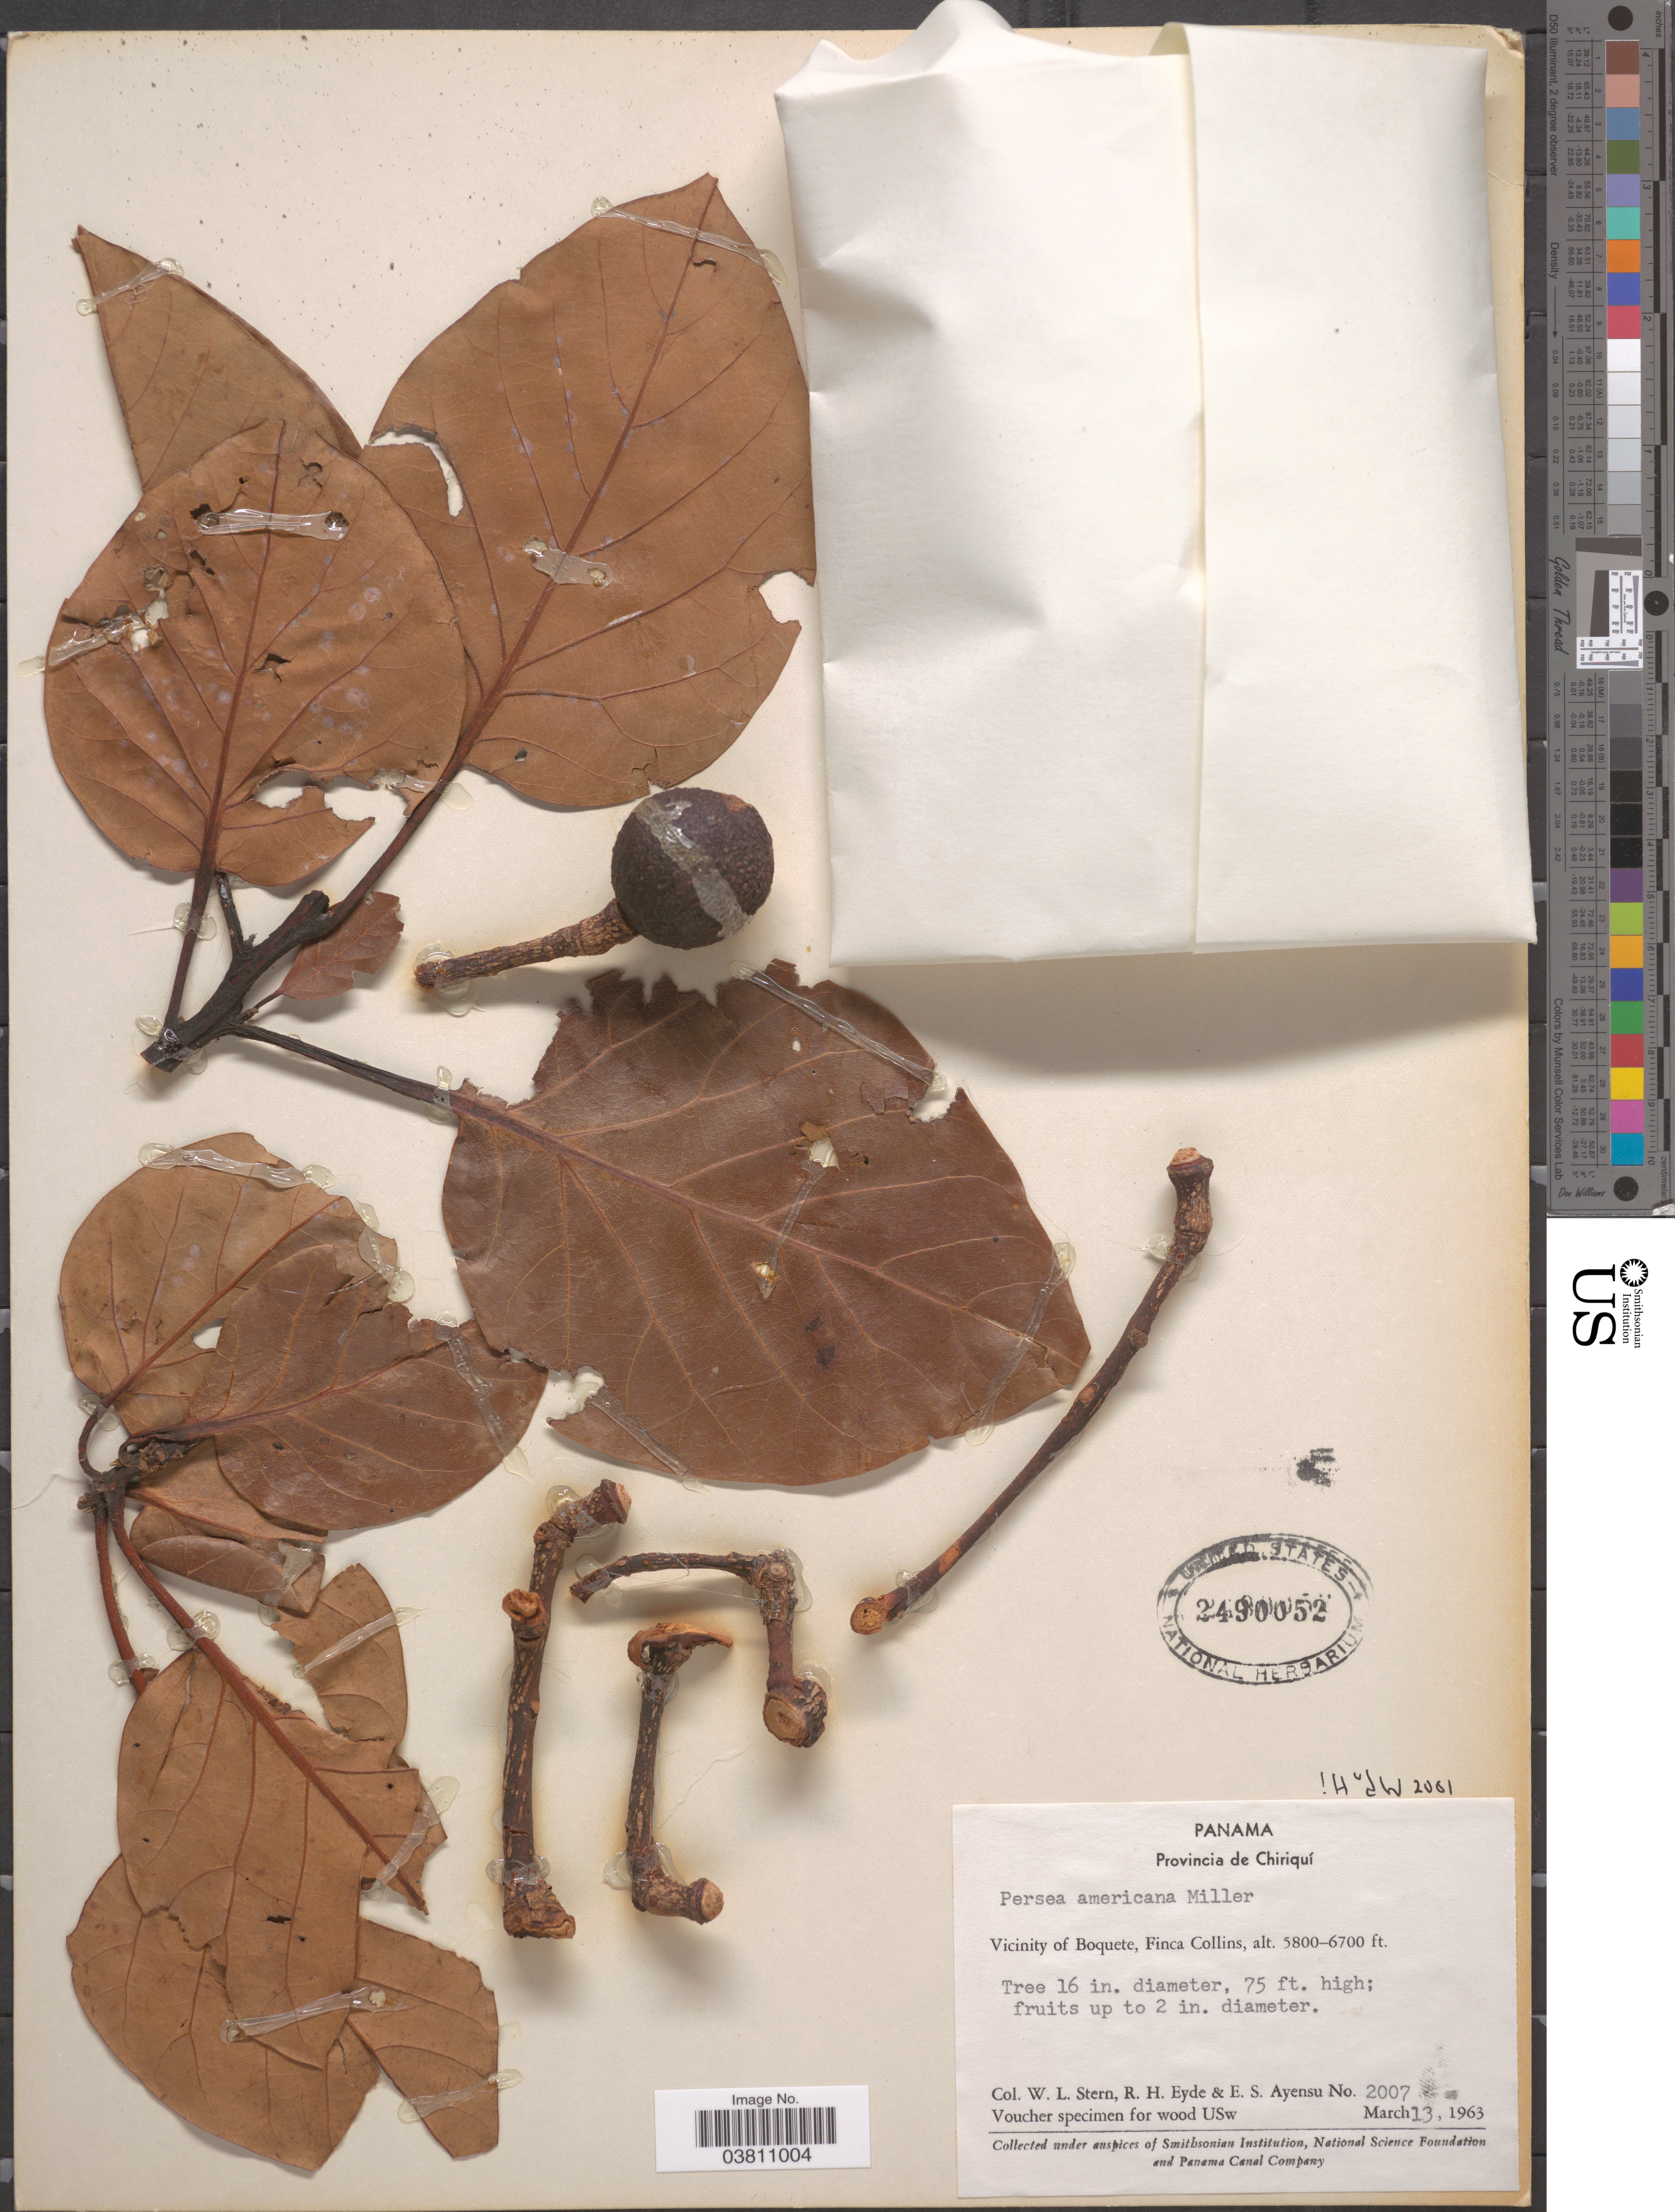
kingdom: Plantae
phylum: Tracheophyta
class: Magnoliopsida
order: Laurales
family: Lauraceae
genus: Persea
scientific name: Persea americana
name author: Mill.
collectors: W. L. Stern, R. H. Eyde & E. S. Ayensu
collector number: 2007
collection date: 1963-03-13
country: Panama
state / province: Chiriqui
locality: Vicinity of Boquete, Finca Collins.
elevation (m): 1768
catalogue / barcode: US 2490052